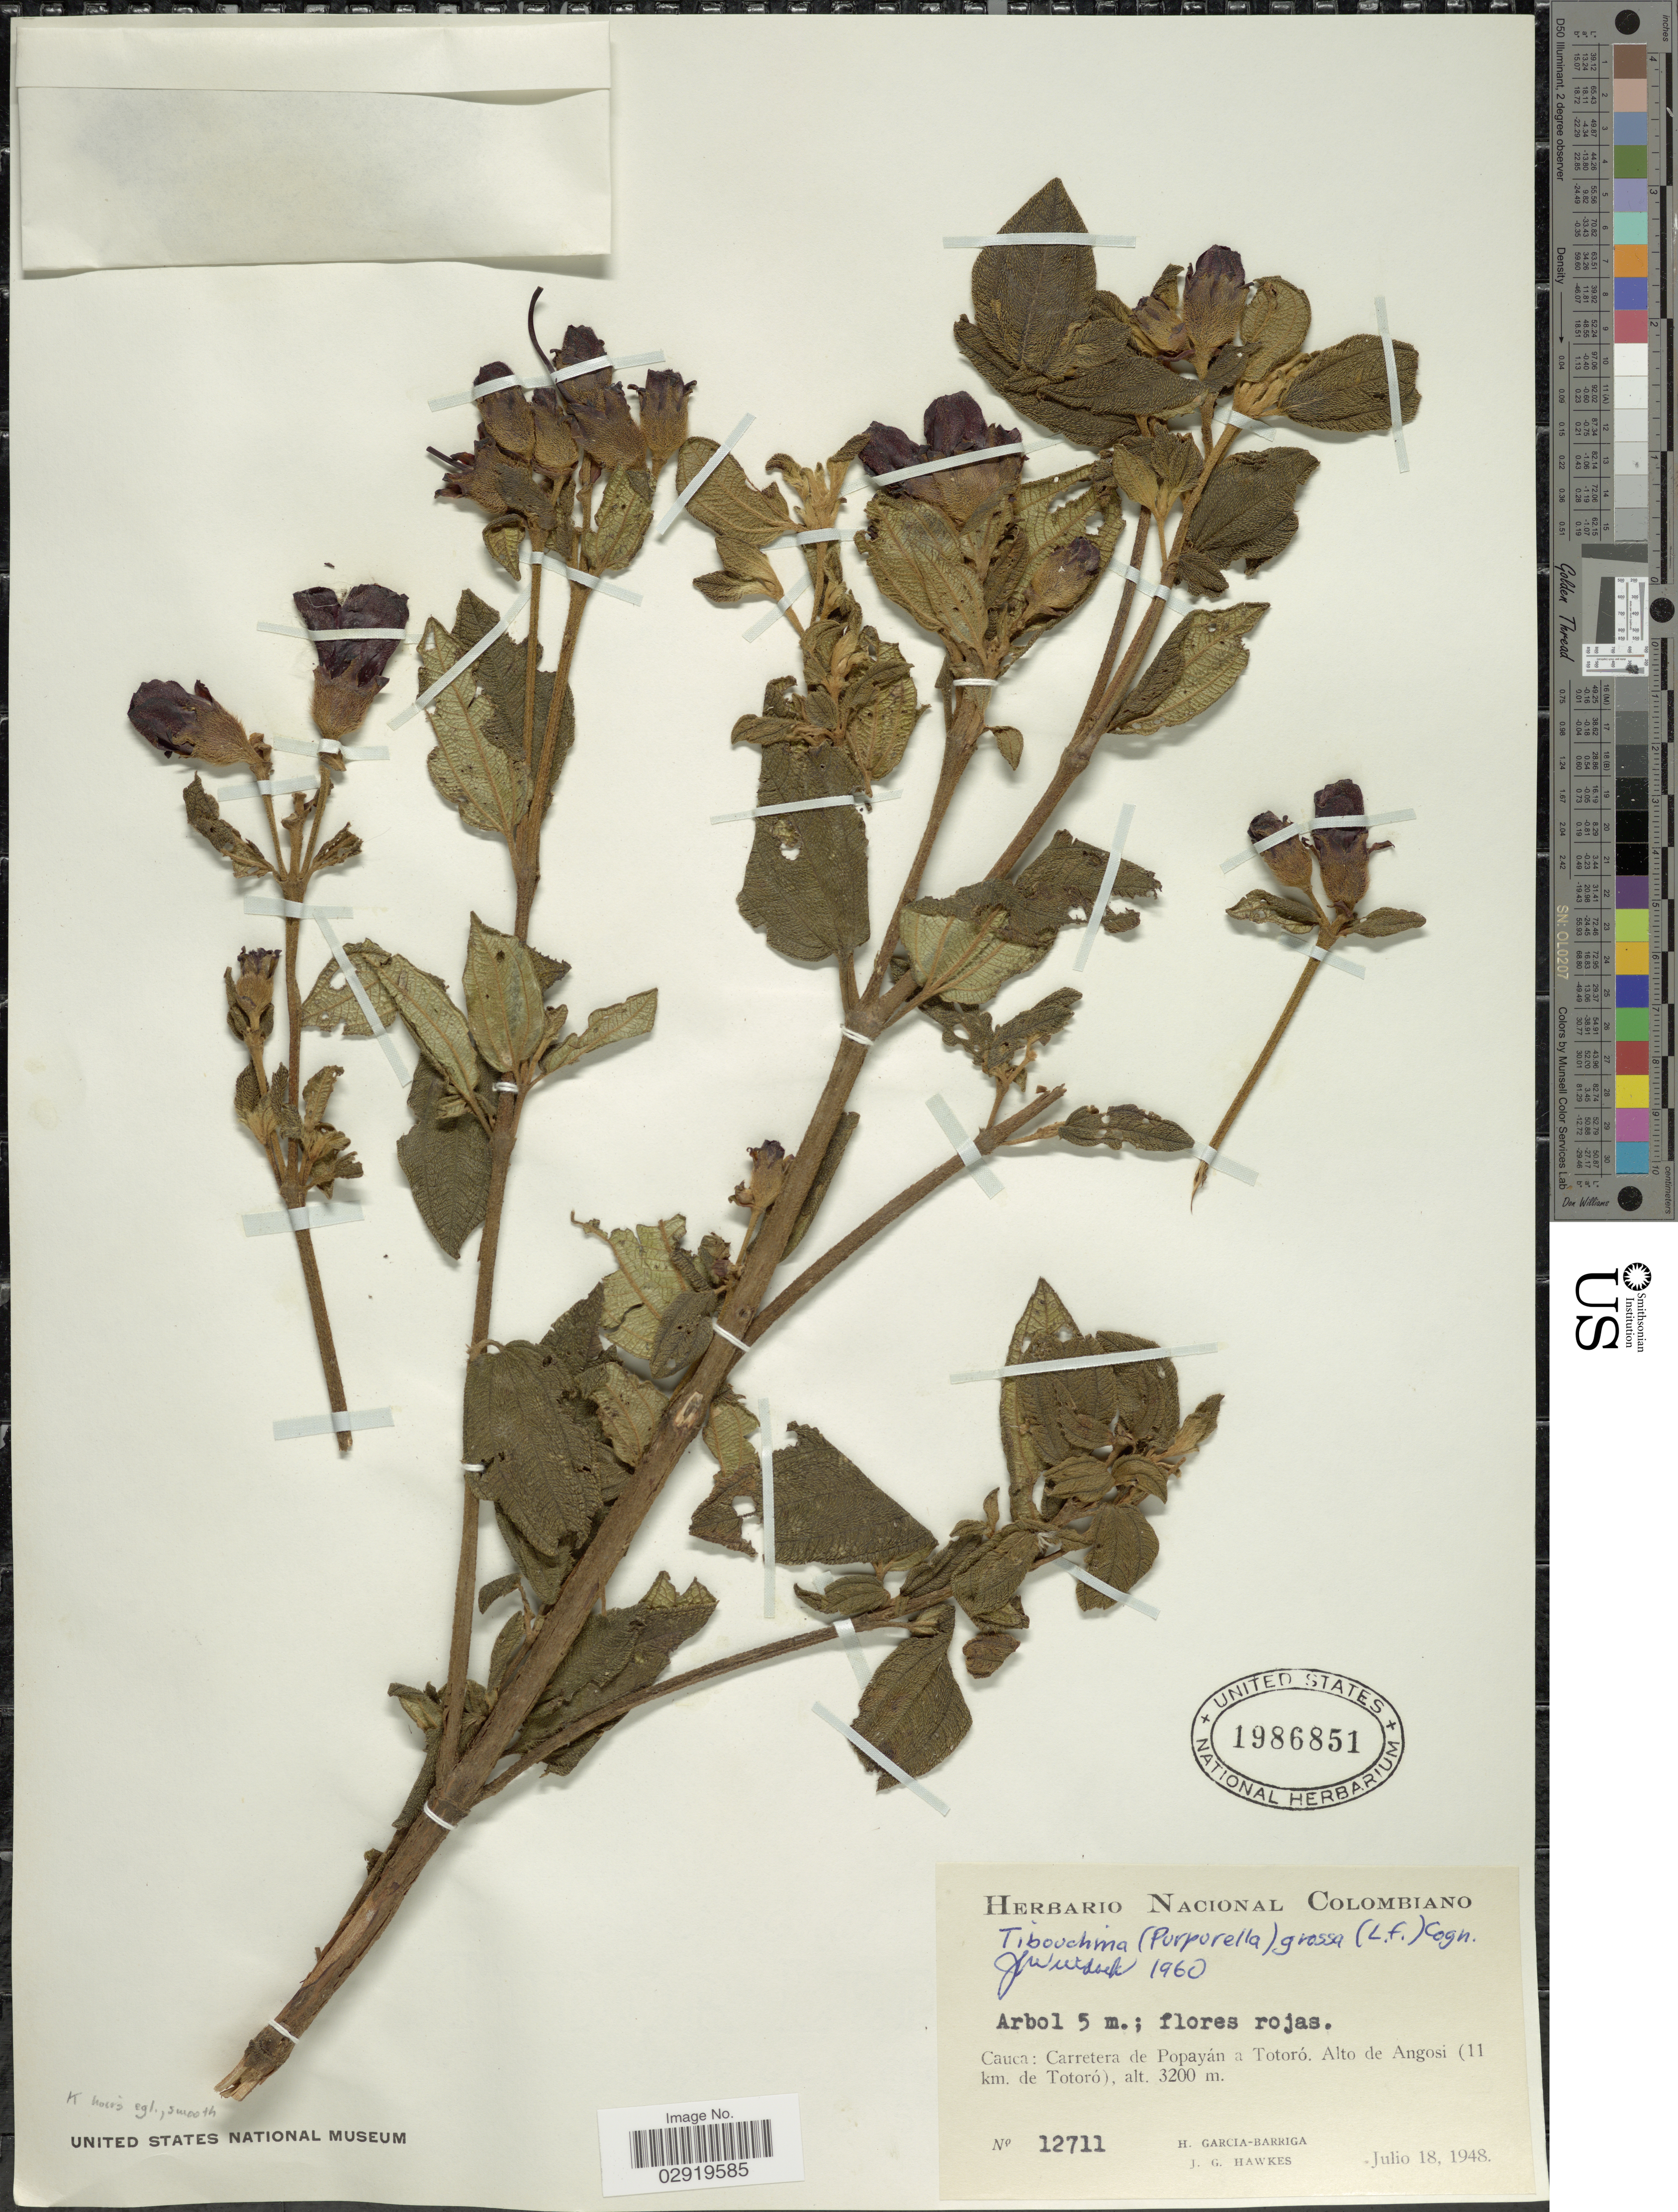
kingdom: Plantae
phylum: Tracheophyta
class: Magnoliopsida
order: Myrtales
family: Melastomataceae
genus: Chaetogastra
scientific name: Chaetogastra grossa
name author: (L. f.) P.J.F. Guim. & Michelang.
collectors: H. García Barriga & J. Hawkes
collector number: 12711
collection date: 1948-07-18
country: Colombia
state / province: Cauca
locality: Carretera de Popayán a Totoró. Alto de Angosi (11 km. de Totoró).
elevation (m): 3200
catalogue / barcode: US 1986851